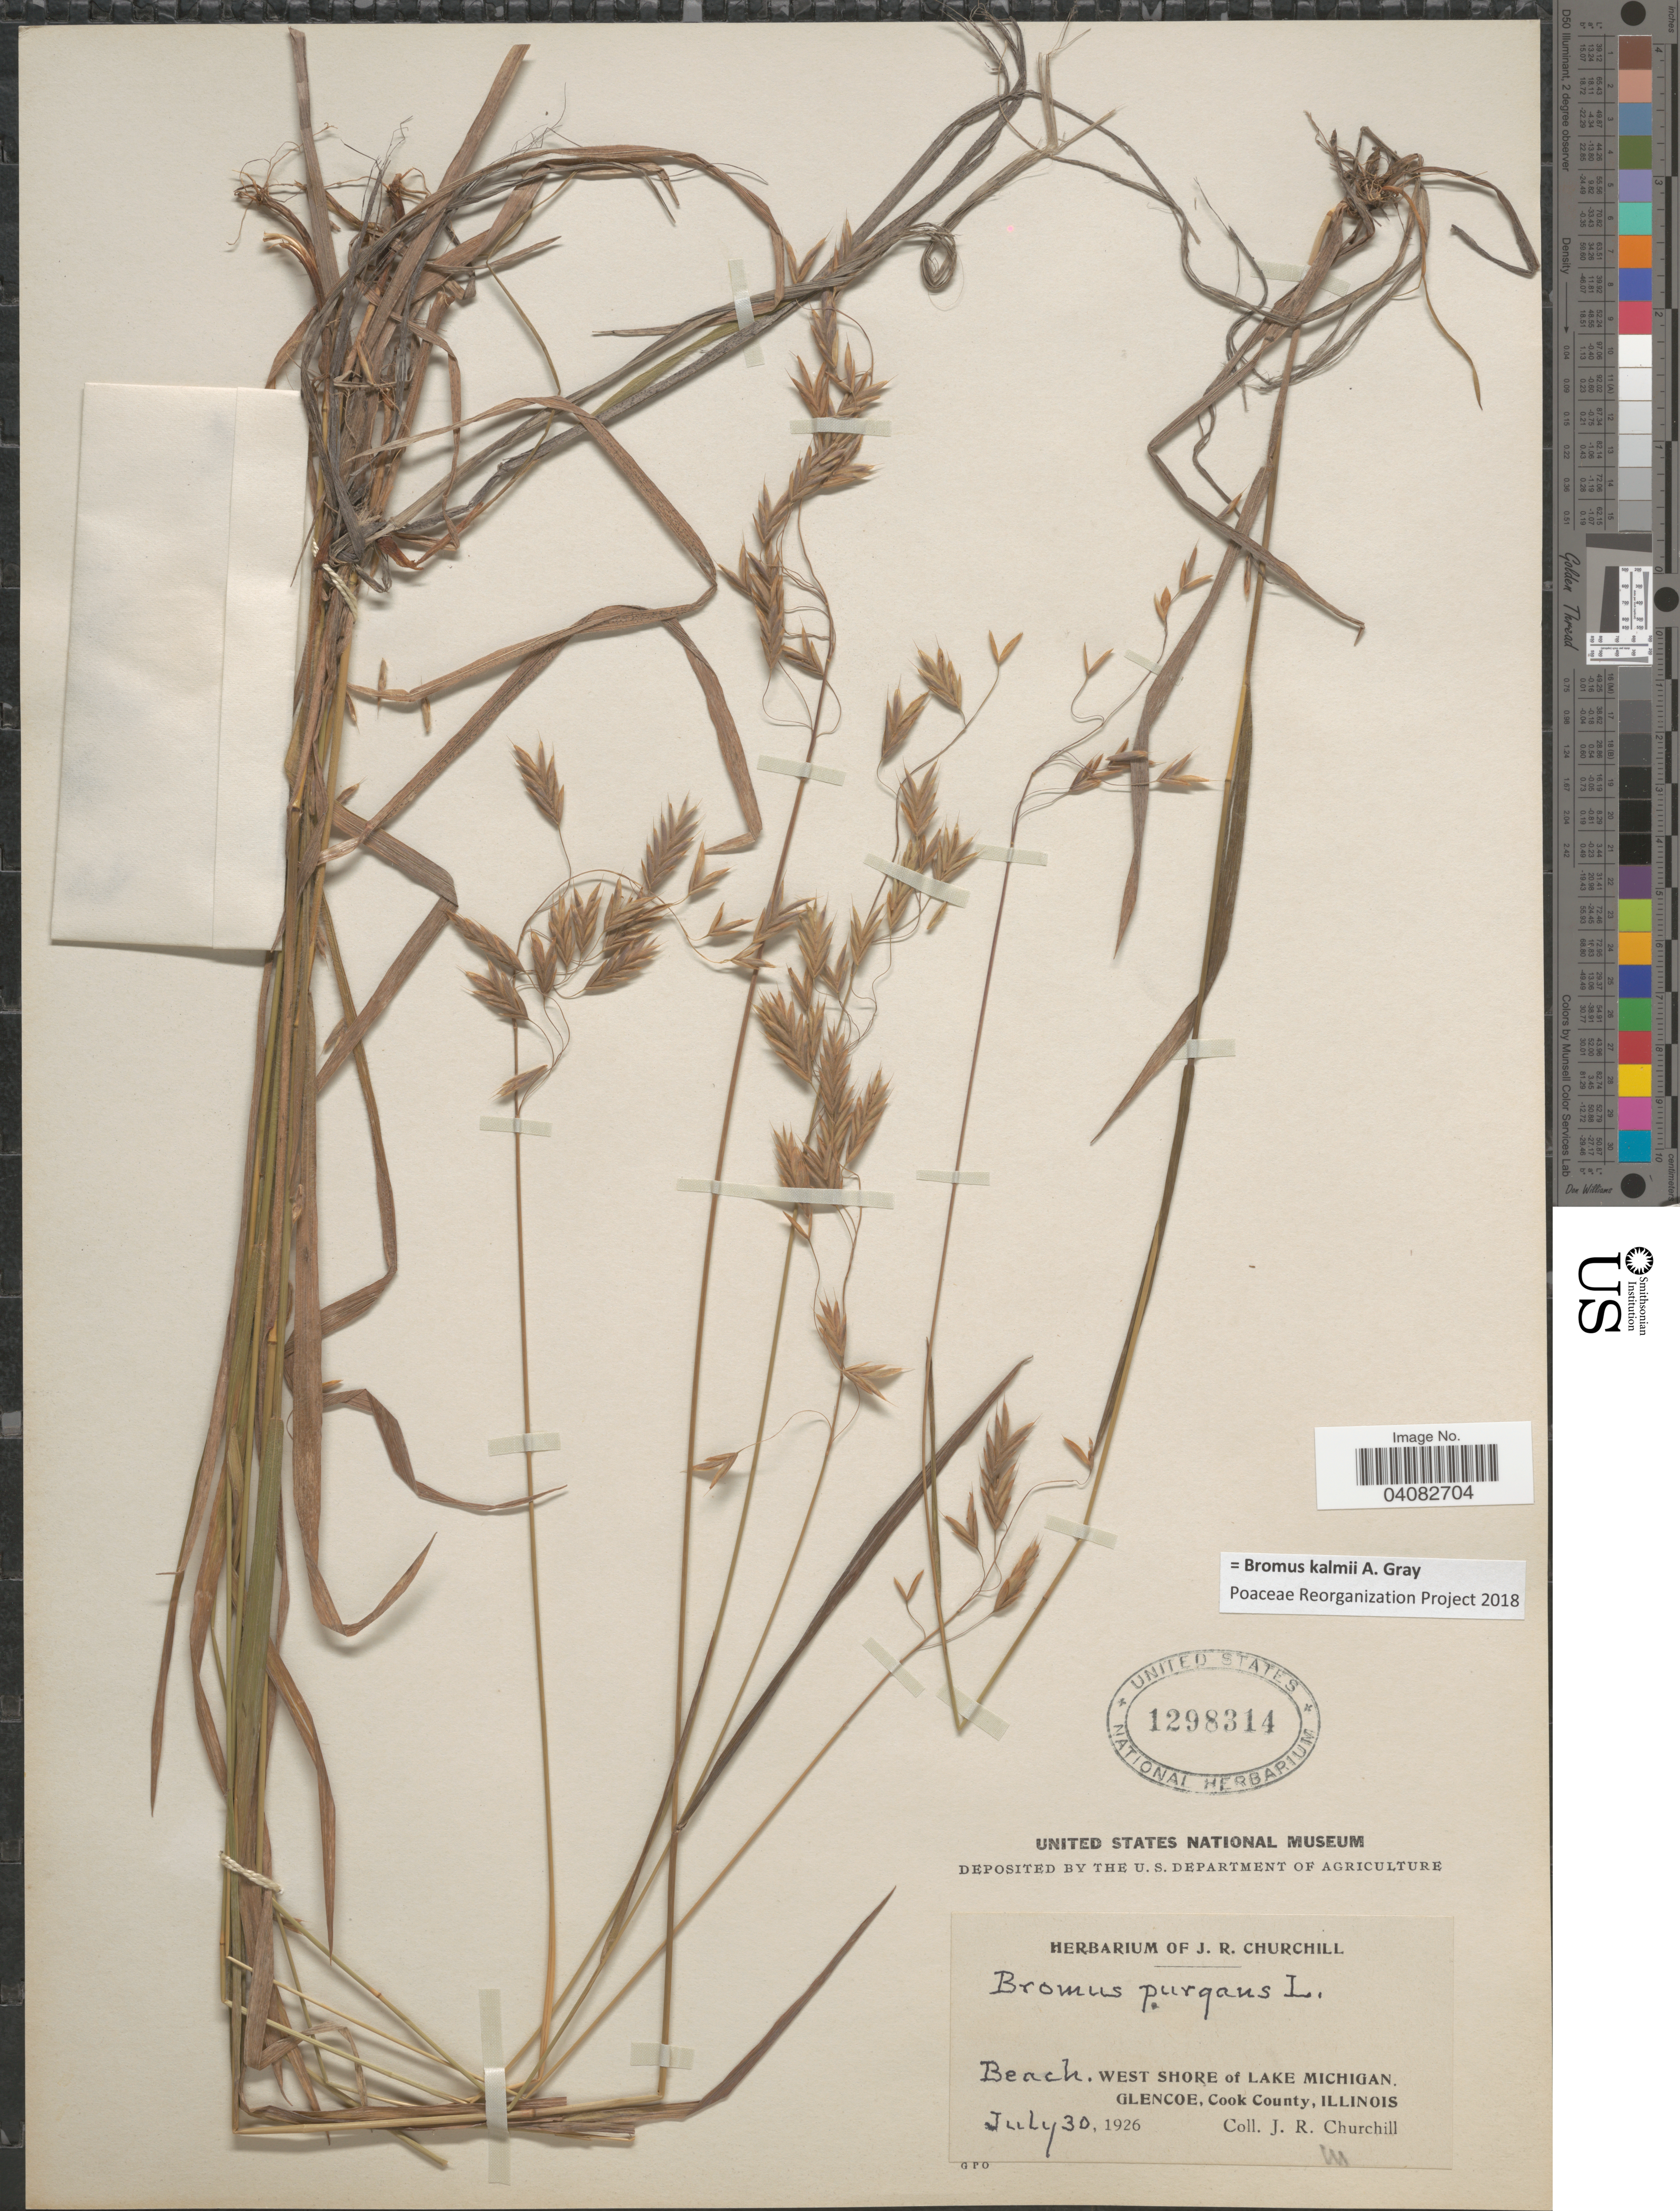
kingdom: Plantae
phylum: Tracheophyta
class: Liliopsida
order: Poales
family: Poaceae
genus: Bromus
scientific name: Bromus kalmii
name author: A. Gray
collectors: J. Churchill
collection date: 1926-07-30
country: United States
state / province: Illinois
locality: Beach. West Shore of Lake Michigan. Glencoe, Cook County.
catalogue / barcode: US 1298314